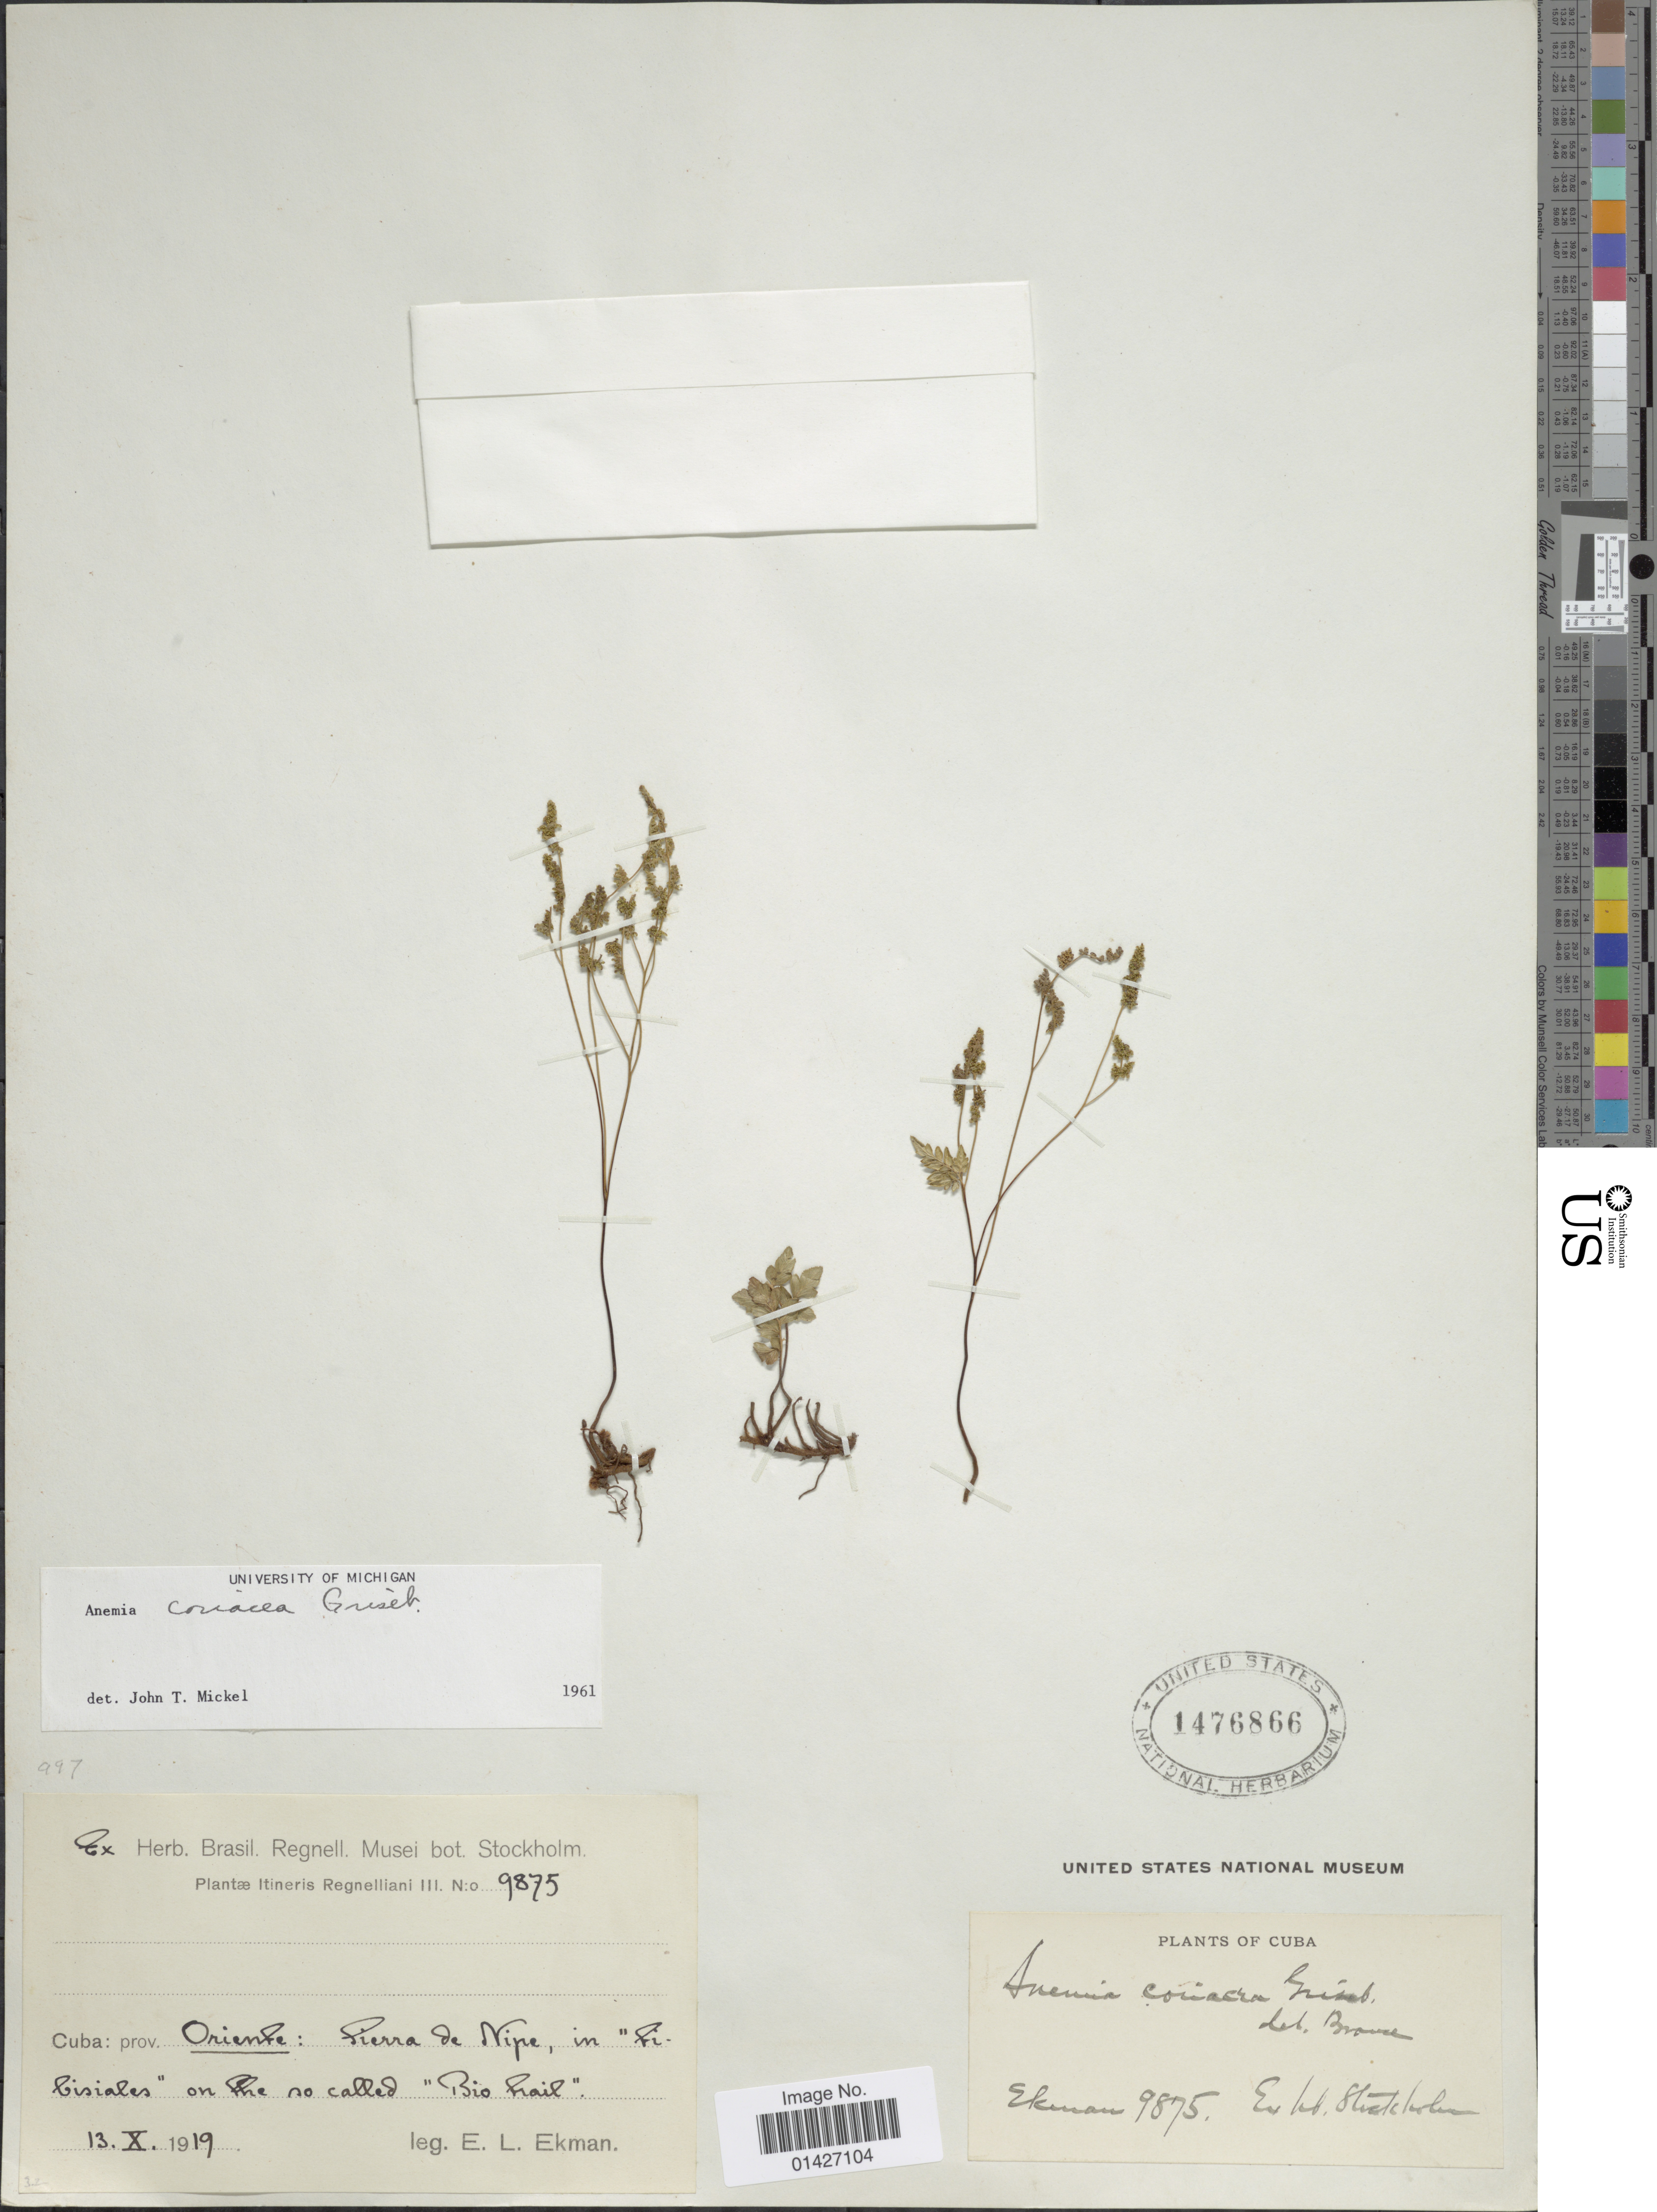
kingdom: Plantae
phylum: Tracheophyta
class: Polypodiopsida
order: Schizaeales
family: Anemiaceae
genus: Anemia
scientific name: Anemia coriacea f. coriacea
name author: Griseb.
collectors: E. L. Ekman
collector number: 9875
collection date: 1919-10-13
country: Cuba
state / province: Oriente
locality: Sierra de Nipe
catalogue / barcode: US 1476866